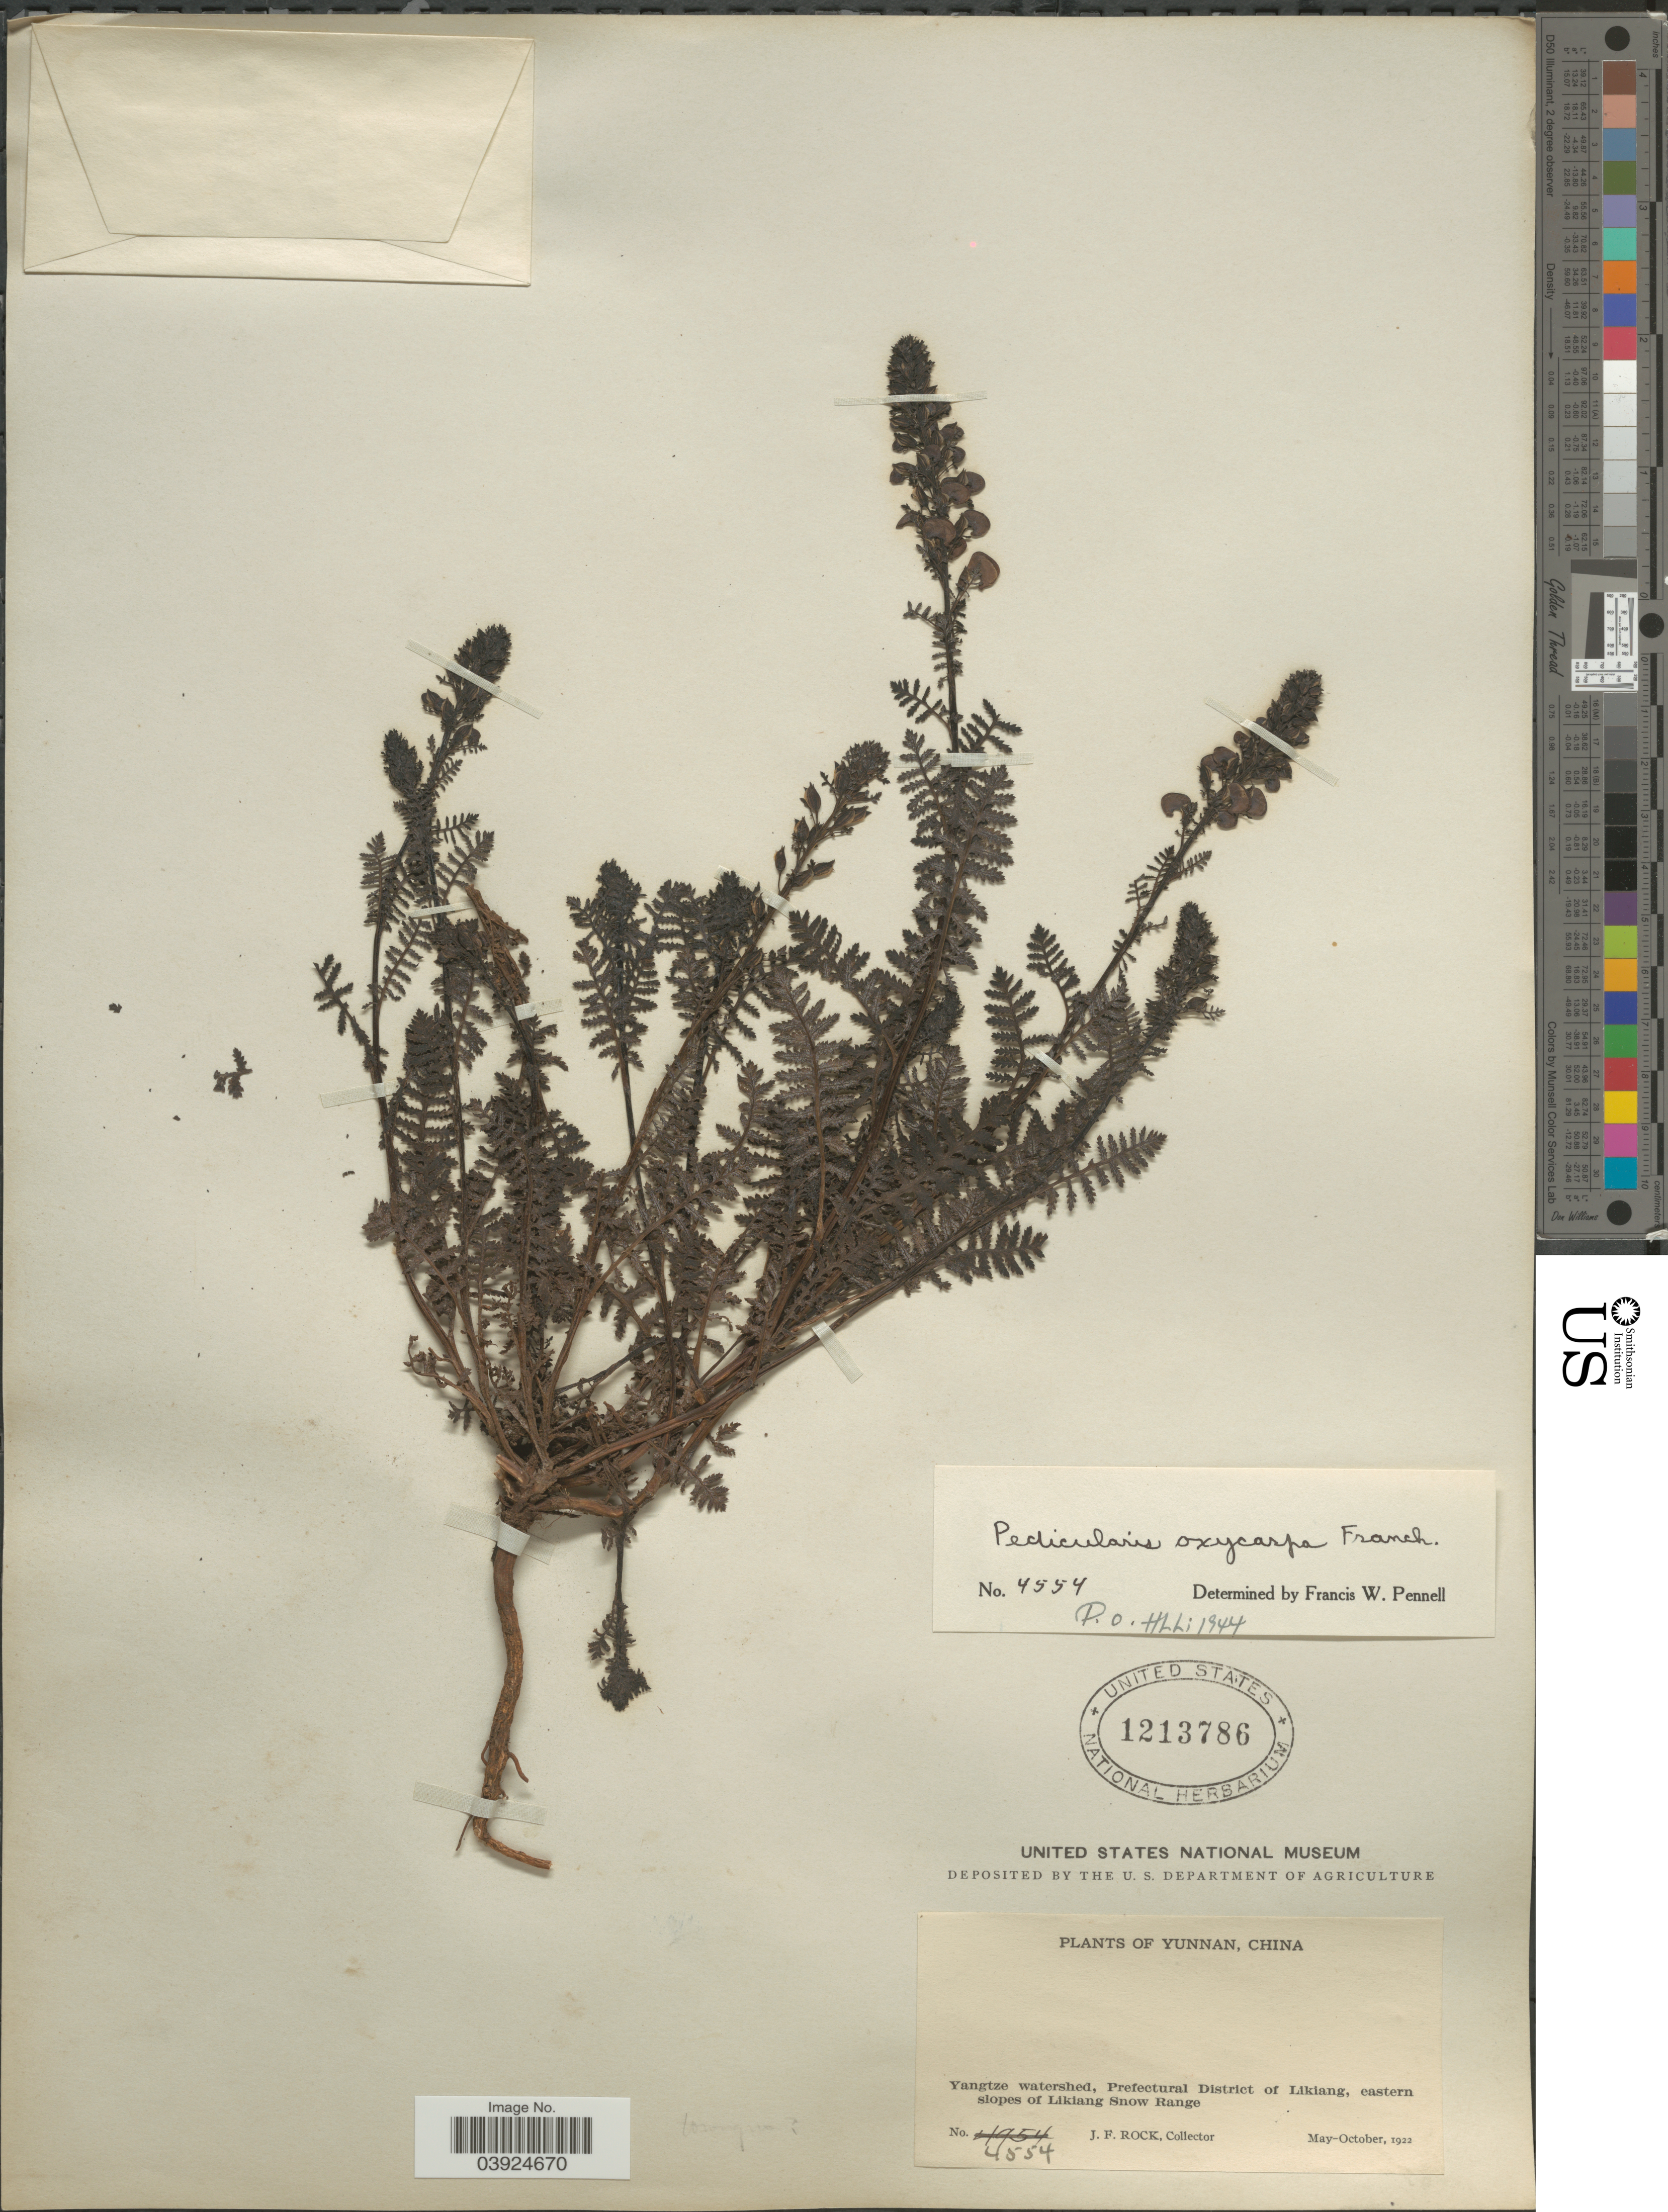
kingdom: Plantae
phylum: Tracheophyta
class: Magnoliopsida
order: Lamiales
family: Orobanchaceae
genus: Pedicularis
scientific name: Pedicularis oxycarpa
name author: Franch. ex Maxim.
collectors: J. Rock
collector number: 4554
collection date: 1922-05/1922-10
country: China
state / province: Yunnan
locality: Yangtze watershed, Prefectural District of Likiang, eastern slopes of Likiang Snow Range.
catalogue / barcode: US 1213786